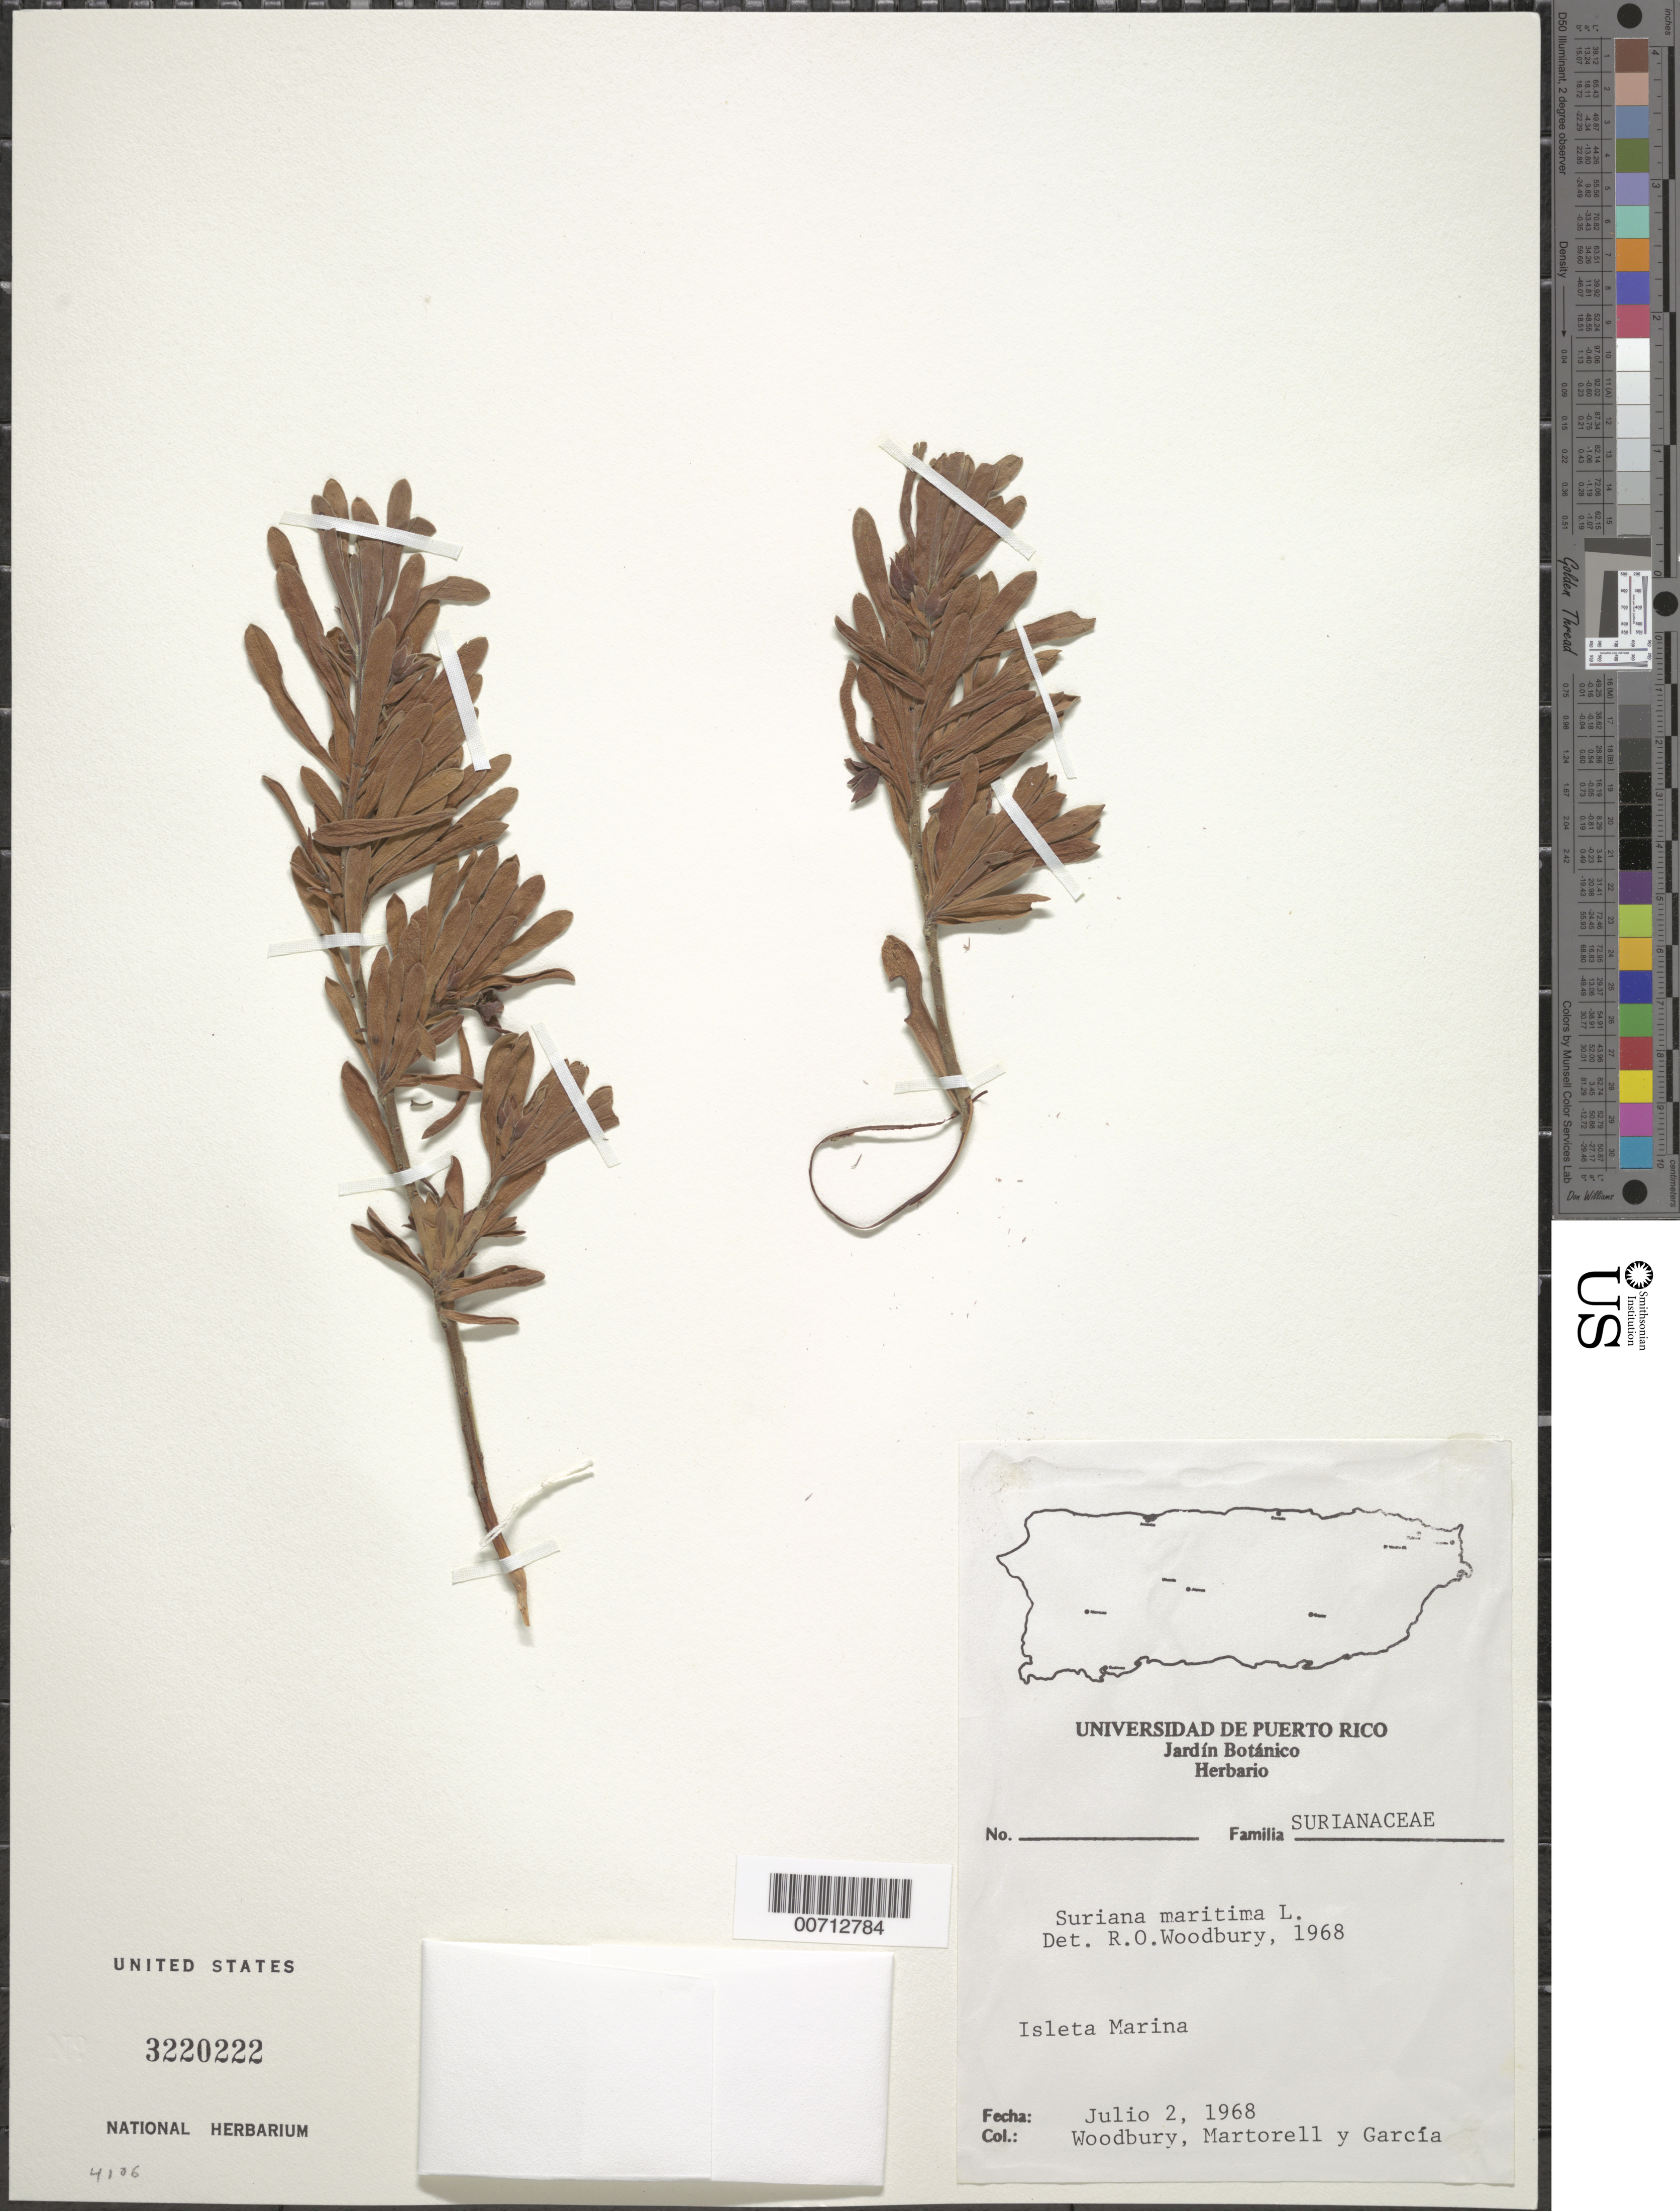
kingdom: Plantae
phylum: Tracheophyta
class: Magnoliopsida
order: Fabales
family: Surianaceae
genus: Suriana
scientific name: Suriana maritima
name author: L.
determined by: Woodbury, R. O.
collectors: R. O. Woodbury, L. Martorell & J. C. García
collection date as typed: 02 Jul 1968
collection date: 1968-07-02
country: Puerto Rico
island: Greater Antilles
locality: Isleta Marina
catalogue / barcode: US 3220222